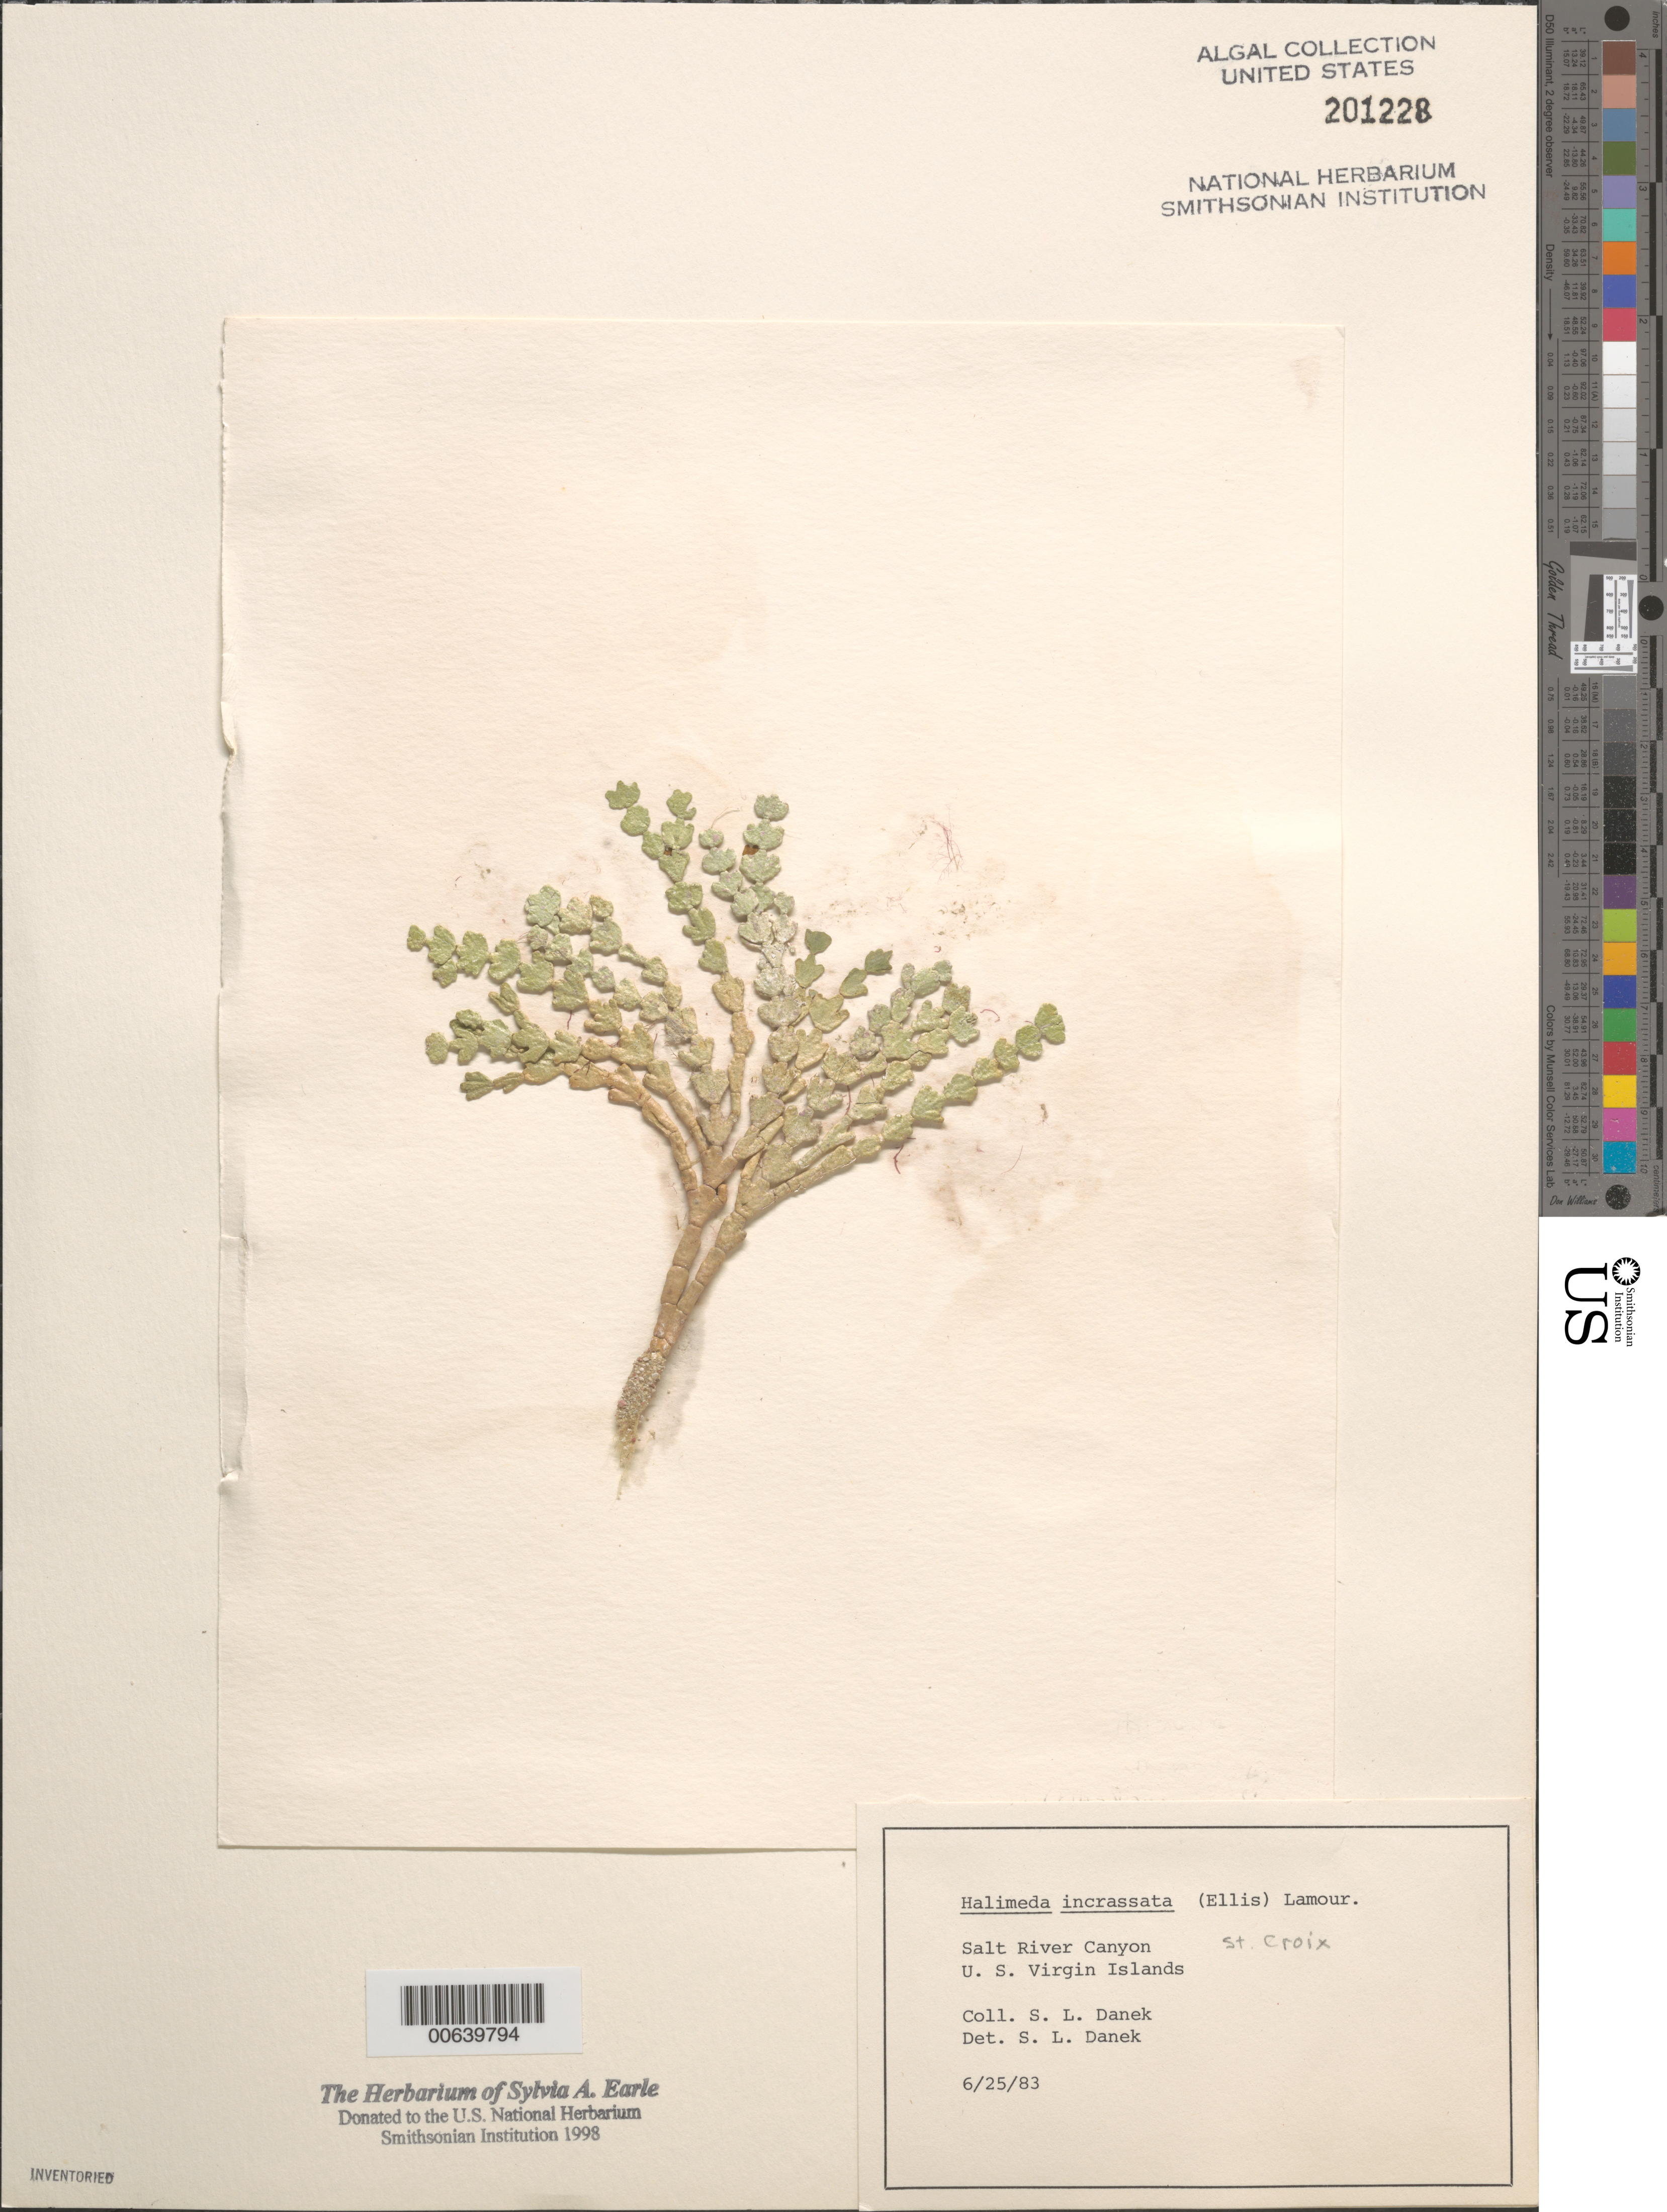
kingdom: Plantae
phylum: Chlorophyta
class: Ulvophyceae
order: Bryopsidales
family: Halimedaceae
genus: Halimeda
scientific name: Halimeda incrassata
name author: (J. Ellis) J.V.Lamouroux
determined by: Danek, S. L.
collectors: S. Danek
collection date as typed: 25 Jun 1983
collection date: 1983-06-25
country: U.S. Virgin Islands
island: St. Croix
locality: Salt River Canyon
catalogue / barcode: US 201228